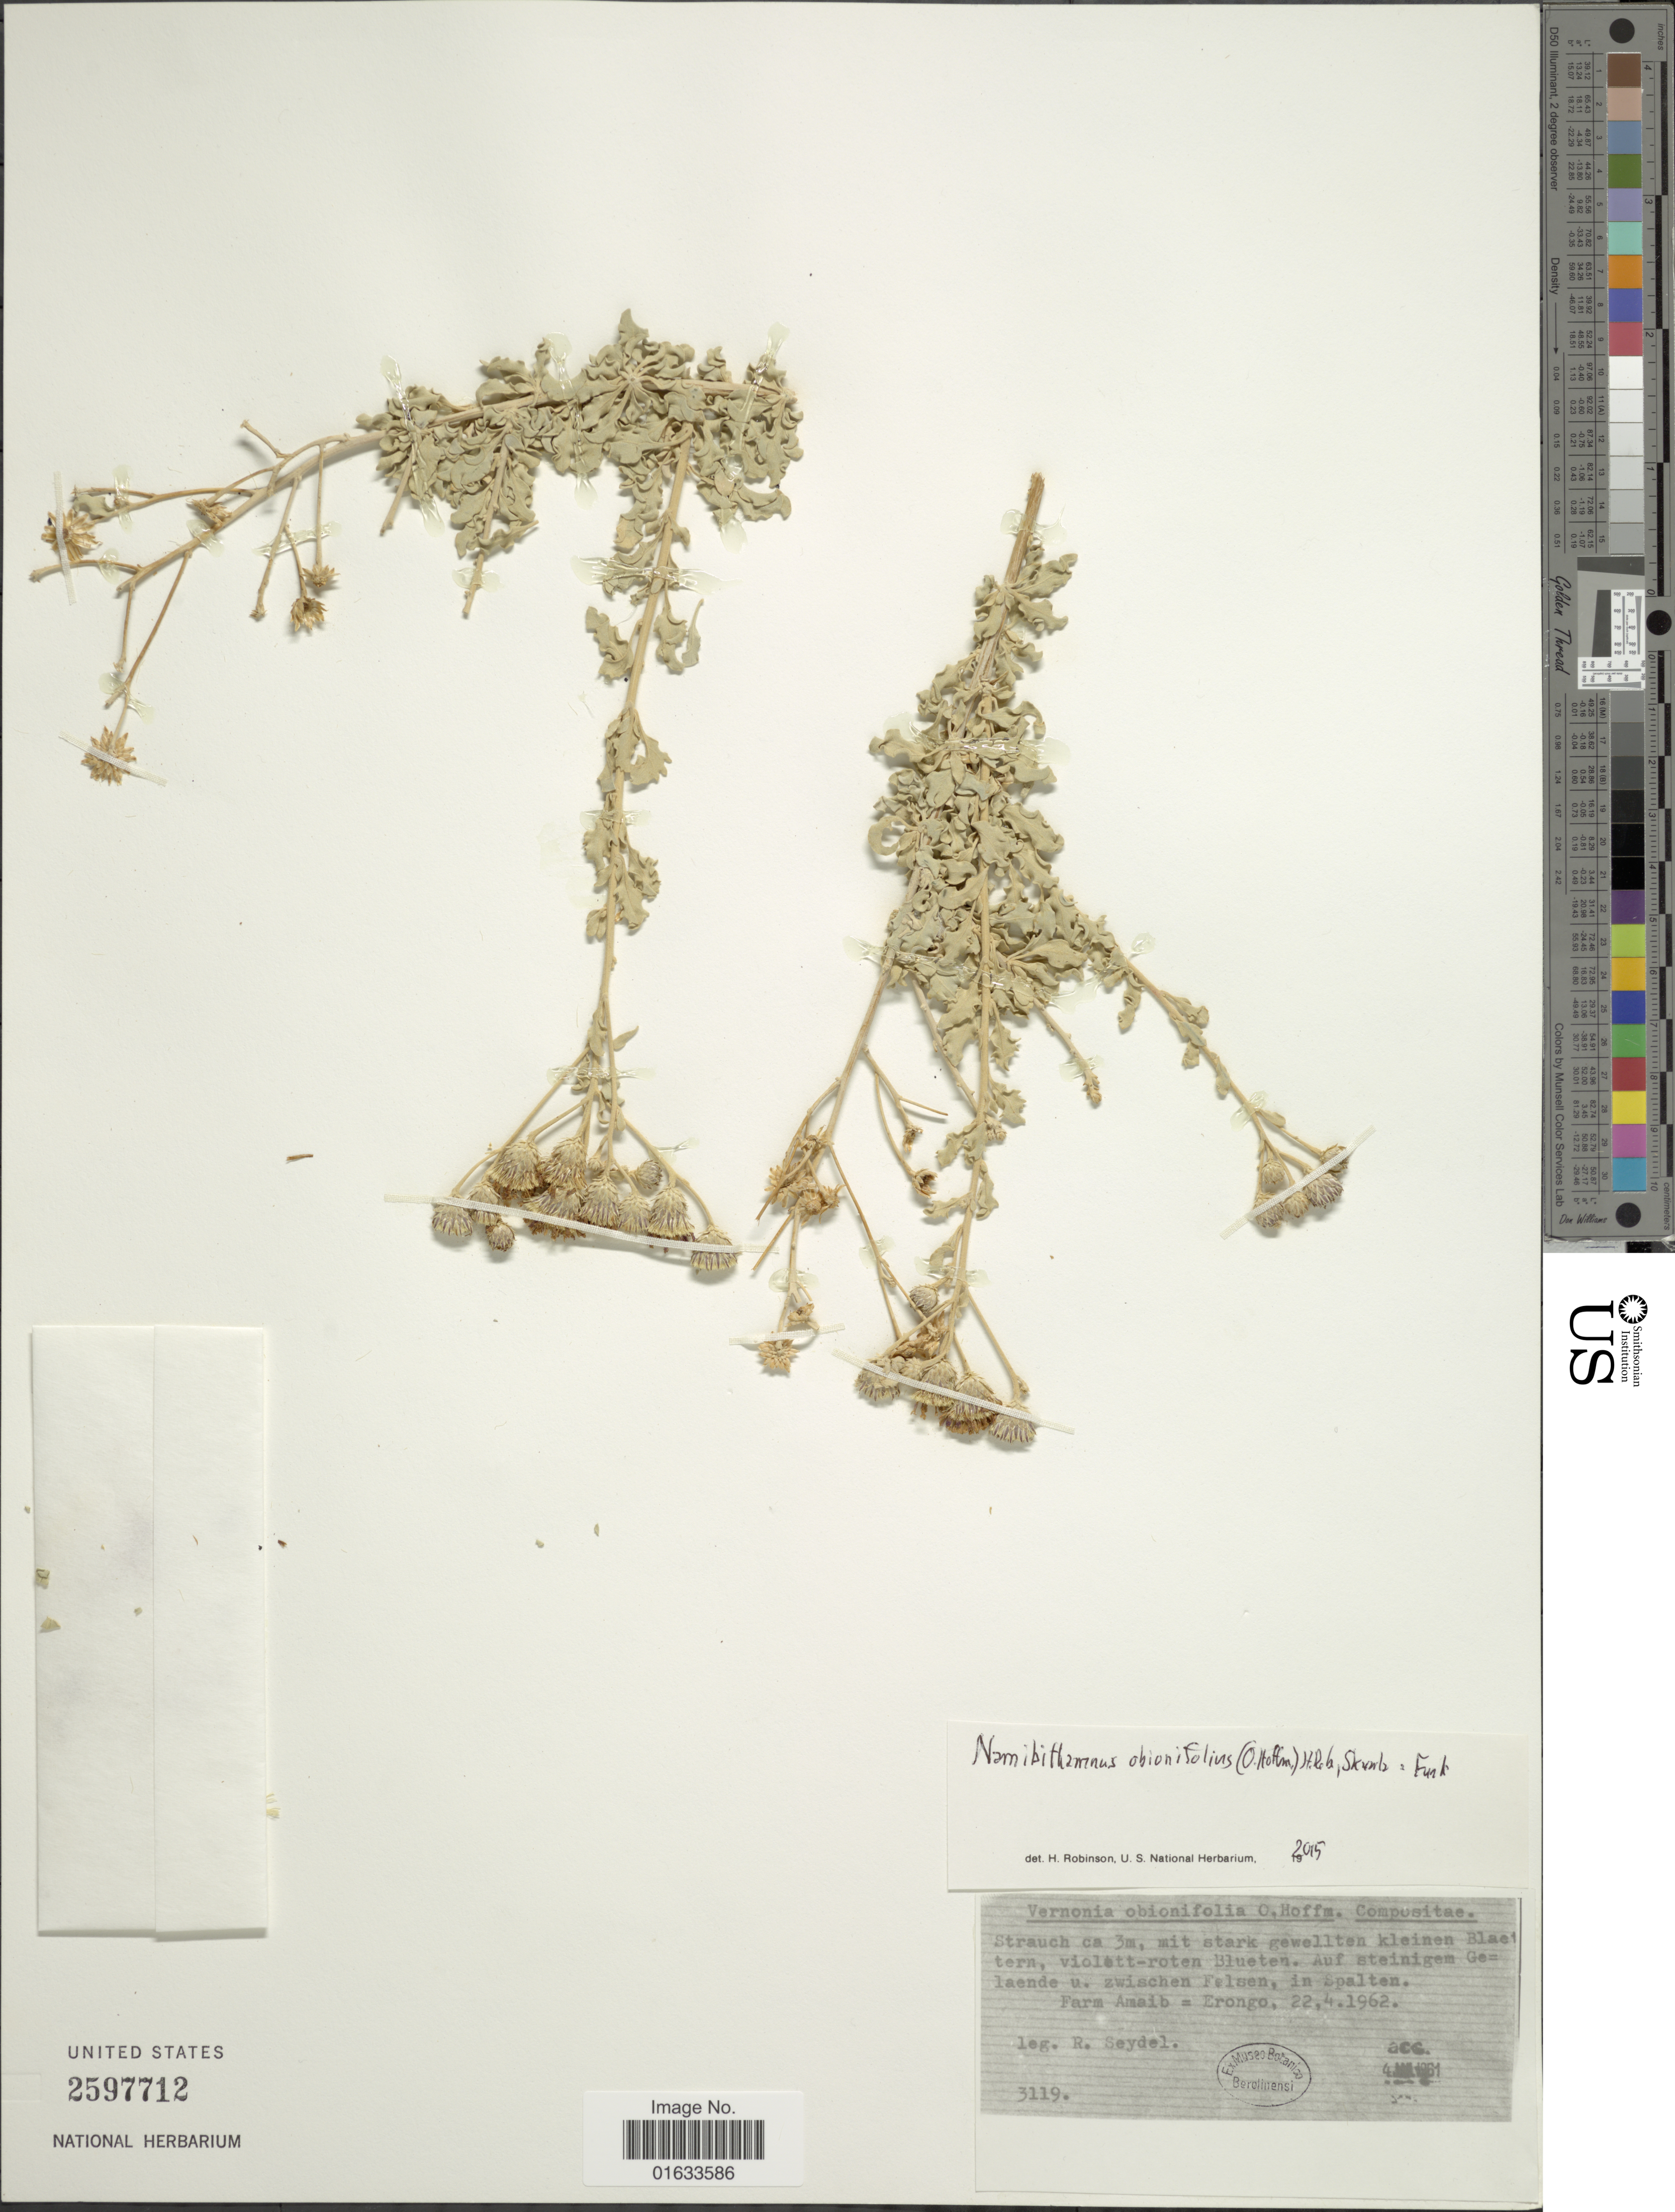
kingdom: Plantae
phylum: Tracheophyta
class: Magnoliopsida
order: Asterales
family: Asteraceae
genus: Namibithamnus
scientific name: Namibithamnus obionifolia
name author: (O. Hoffm.) H. Rob. et al.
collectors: R. Seydel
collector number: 3119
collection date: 1962-04-22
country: Namibia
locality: Farm Amaib, Erongo.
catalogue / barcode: US 2597712